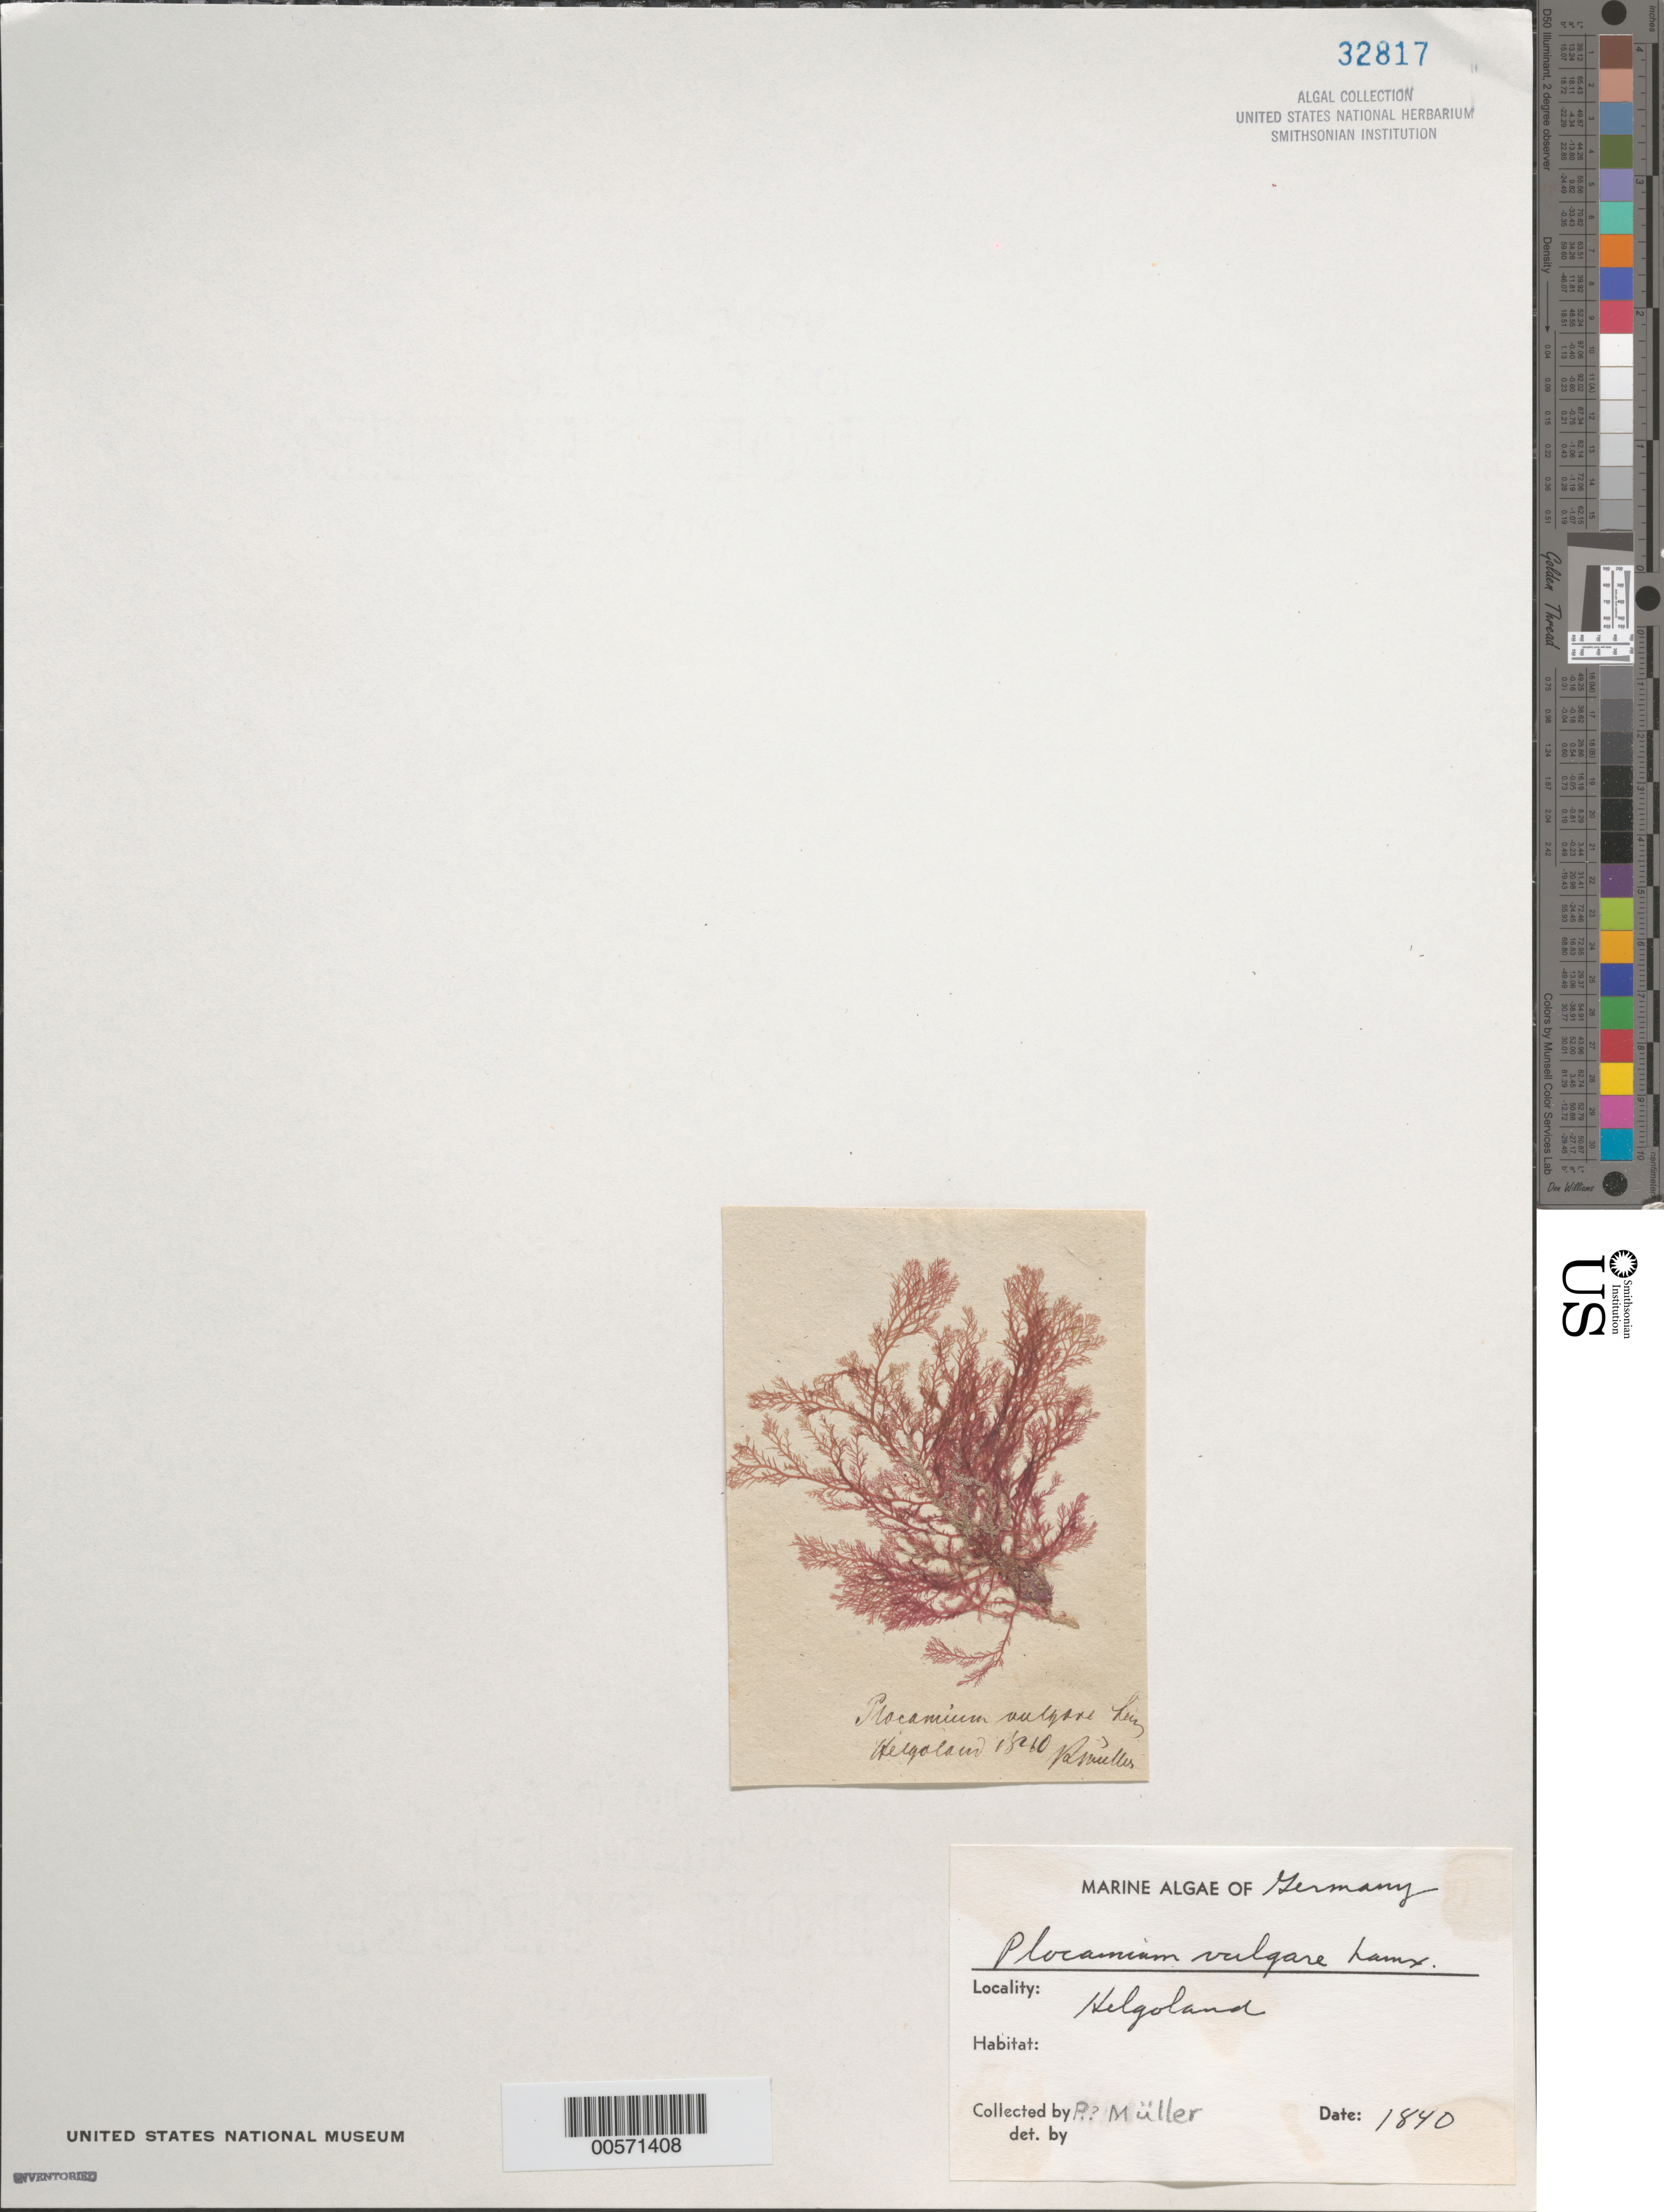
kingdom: Plantae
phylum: Rhodophyta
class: Florideophyceae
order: Plocamiales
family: Plocamiaceae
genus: Plocamium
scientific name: Plocamium vulgare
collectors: P. Mueller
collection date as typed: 1840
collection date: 1840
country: Germany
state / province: Schleswig-Holstein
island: Helgoland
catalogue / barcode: US 32817